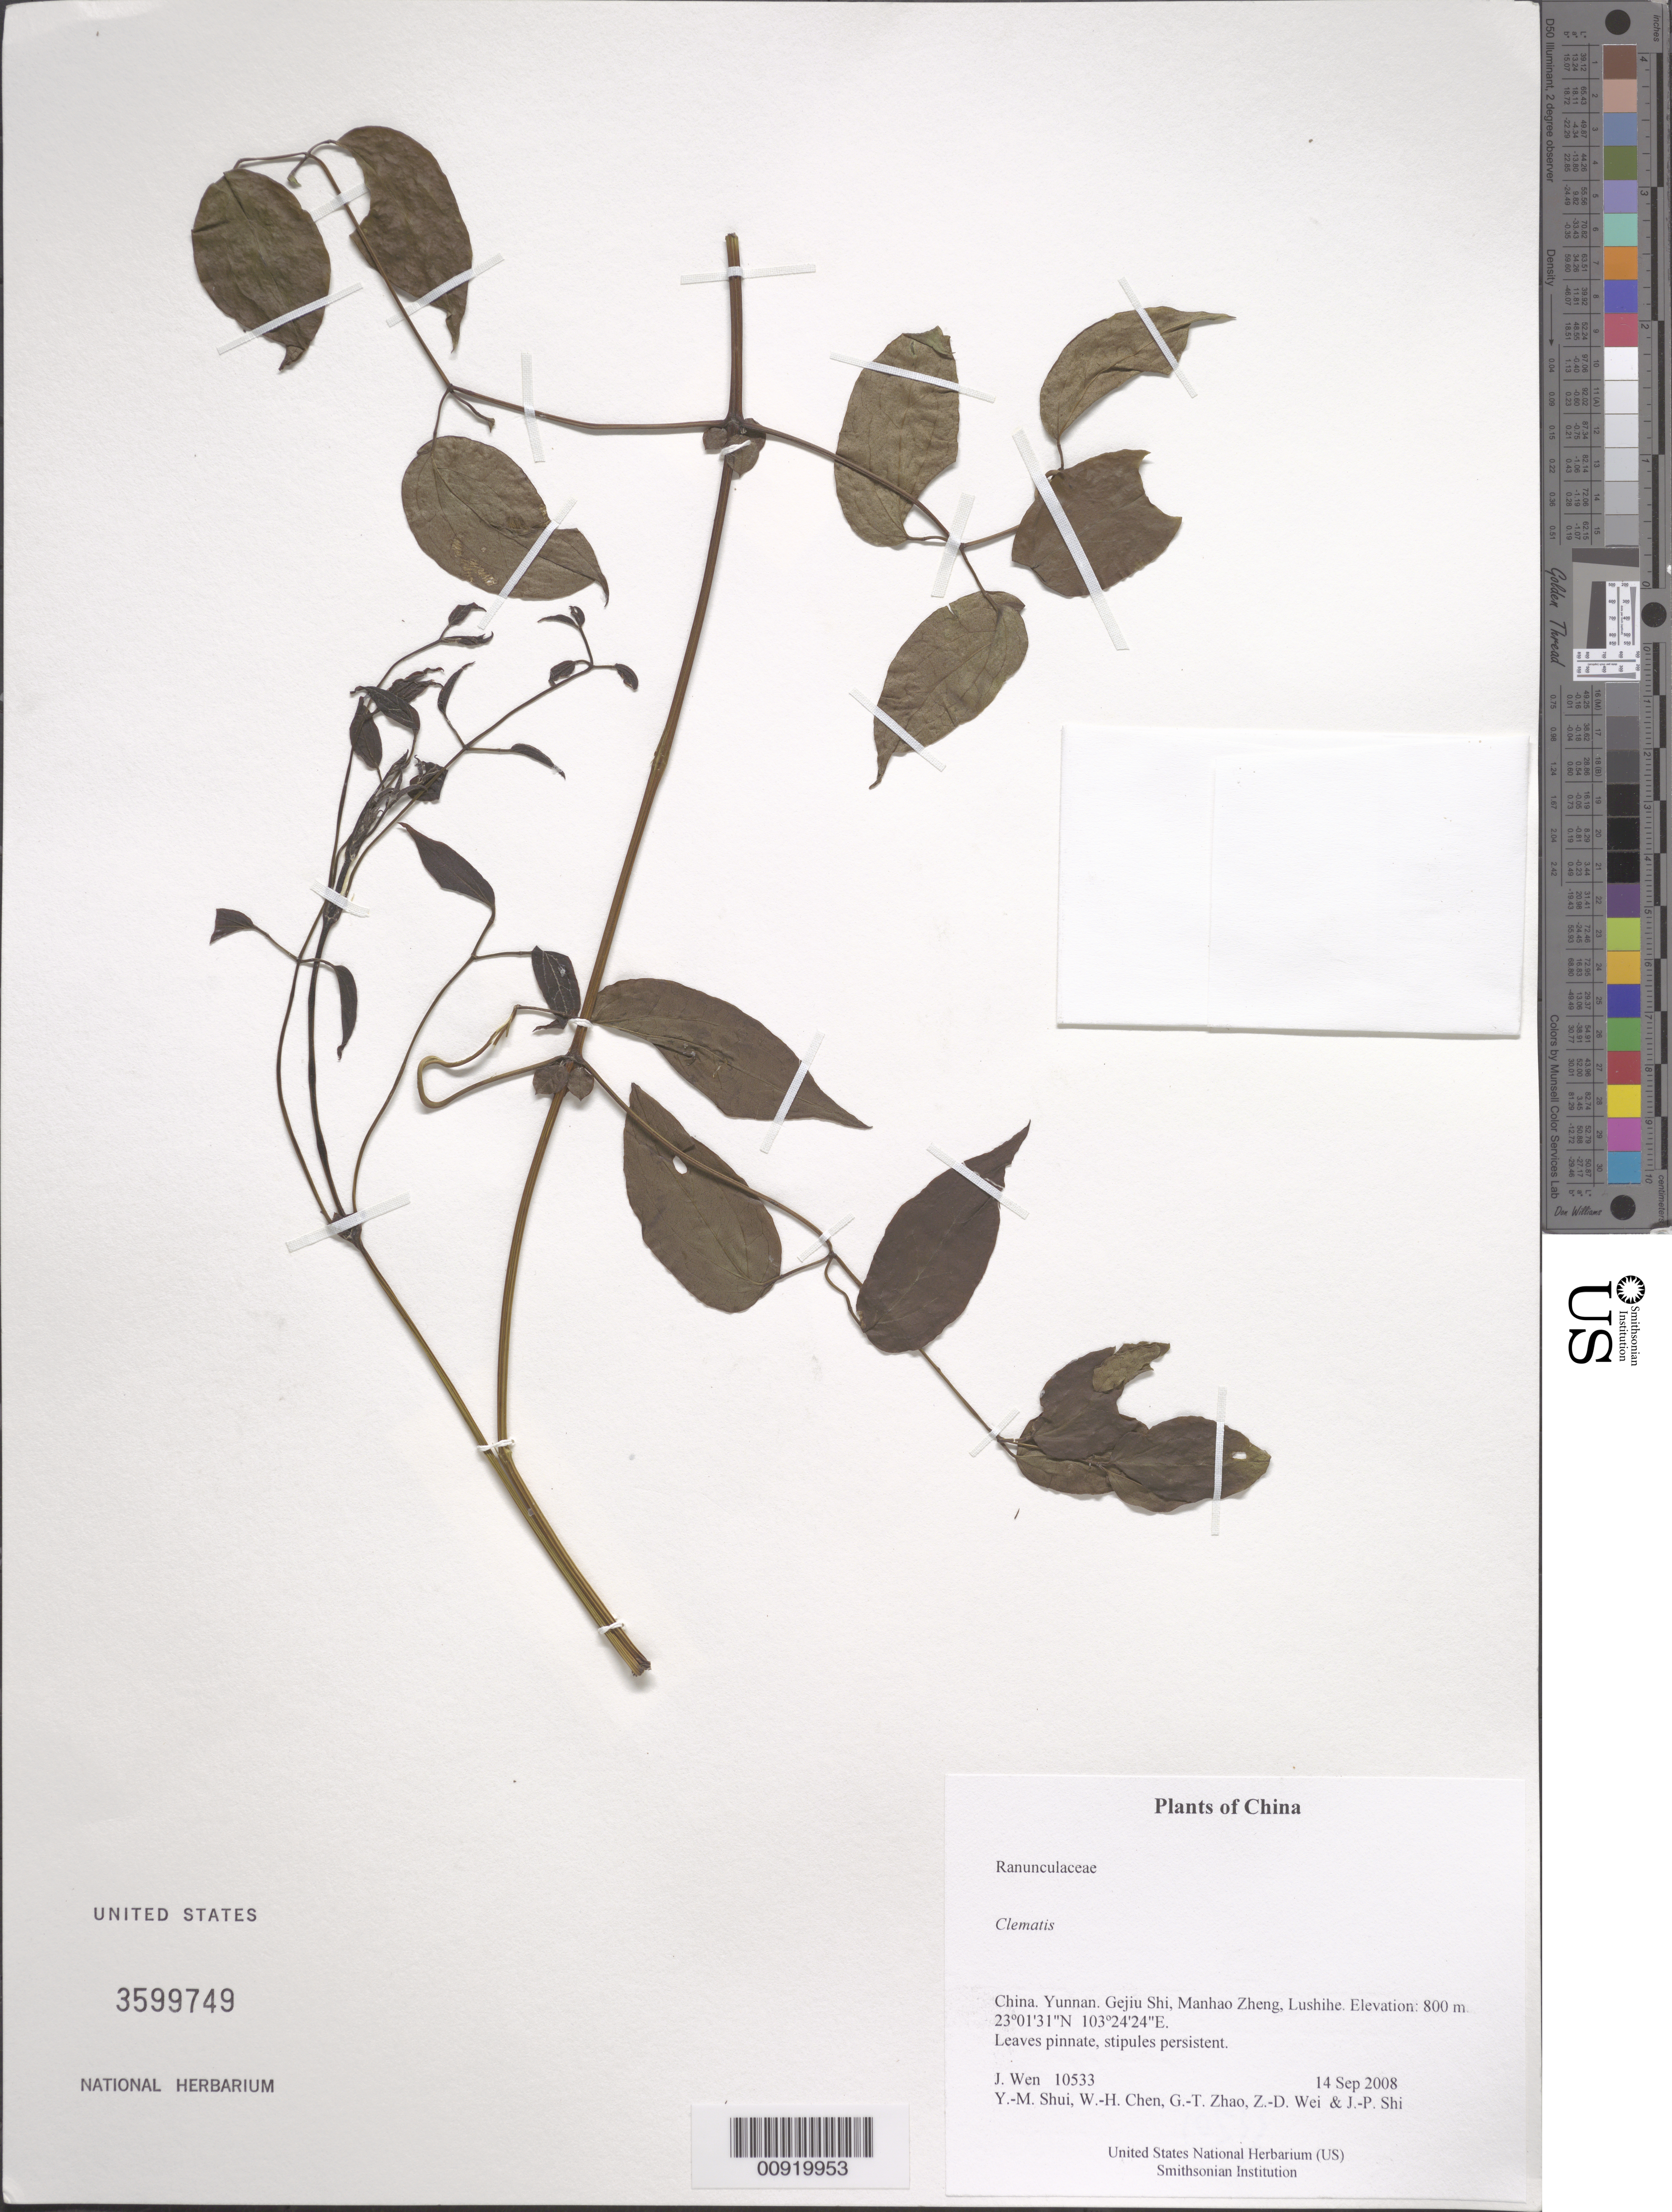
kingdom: Plantae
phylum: Tracheophyta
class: Magnoliopsida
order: Ranunculales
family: Ranunculaceae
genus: Clematis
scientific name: Clematis sp.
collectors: J. Wen, Y. Shui, W. Chen, G. Zhao, Z. Wei & J. Shi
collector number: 10533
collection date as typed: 14 Sep 2008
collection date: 2008-09-14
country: China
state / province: Yunnan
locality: Gejiu Shi, Manhao Zheng, Lushihe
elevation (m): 800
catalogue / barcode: US 3599749